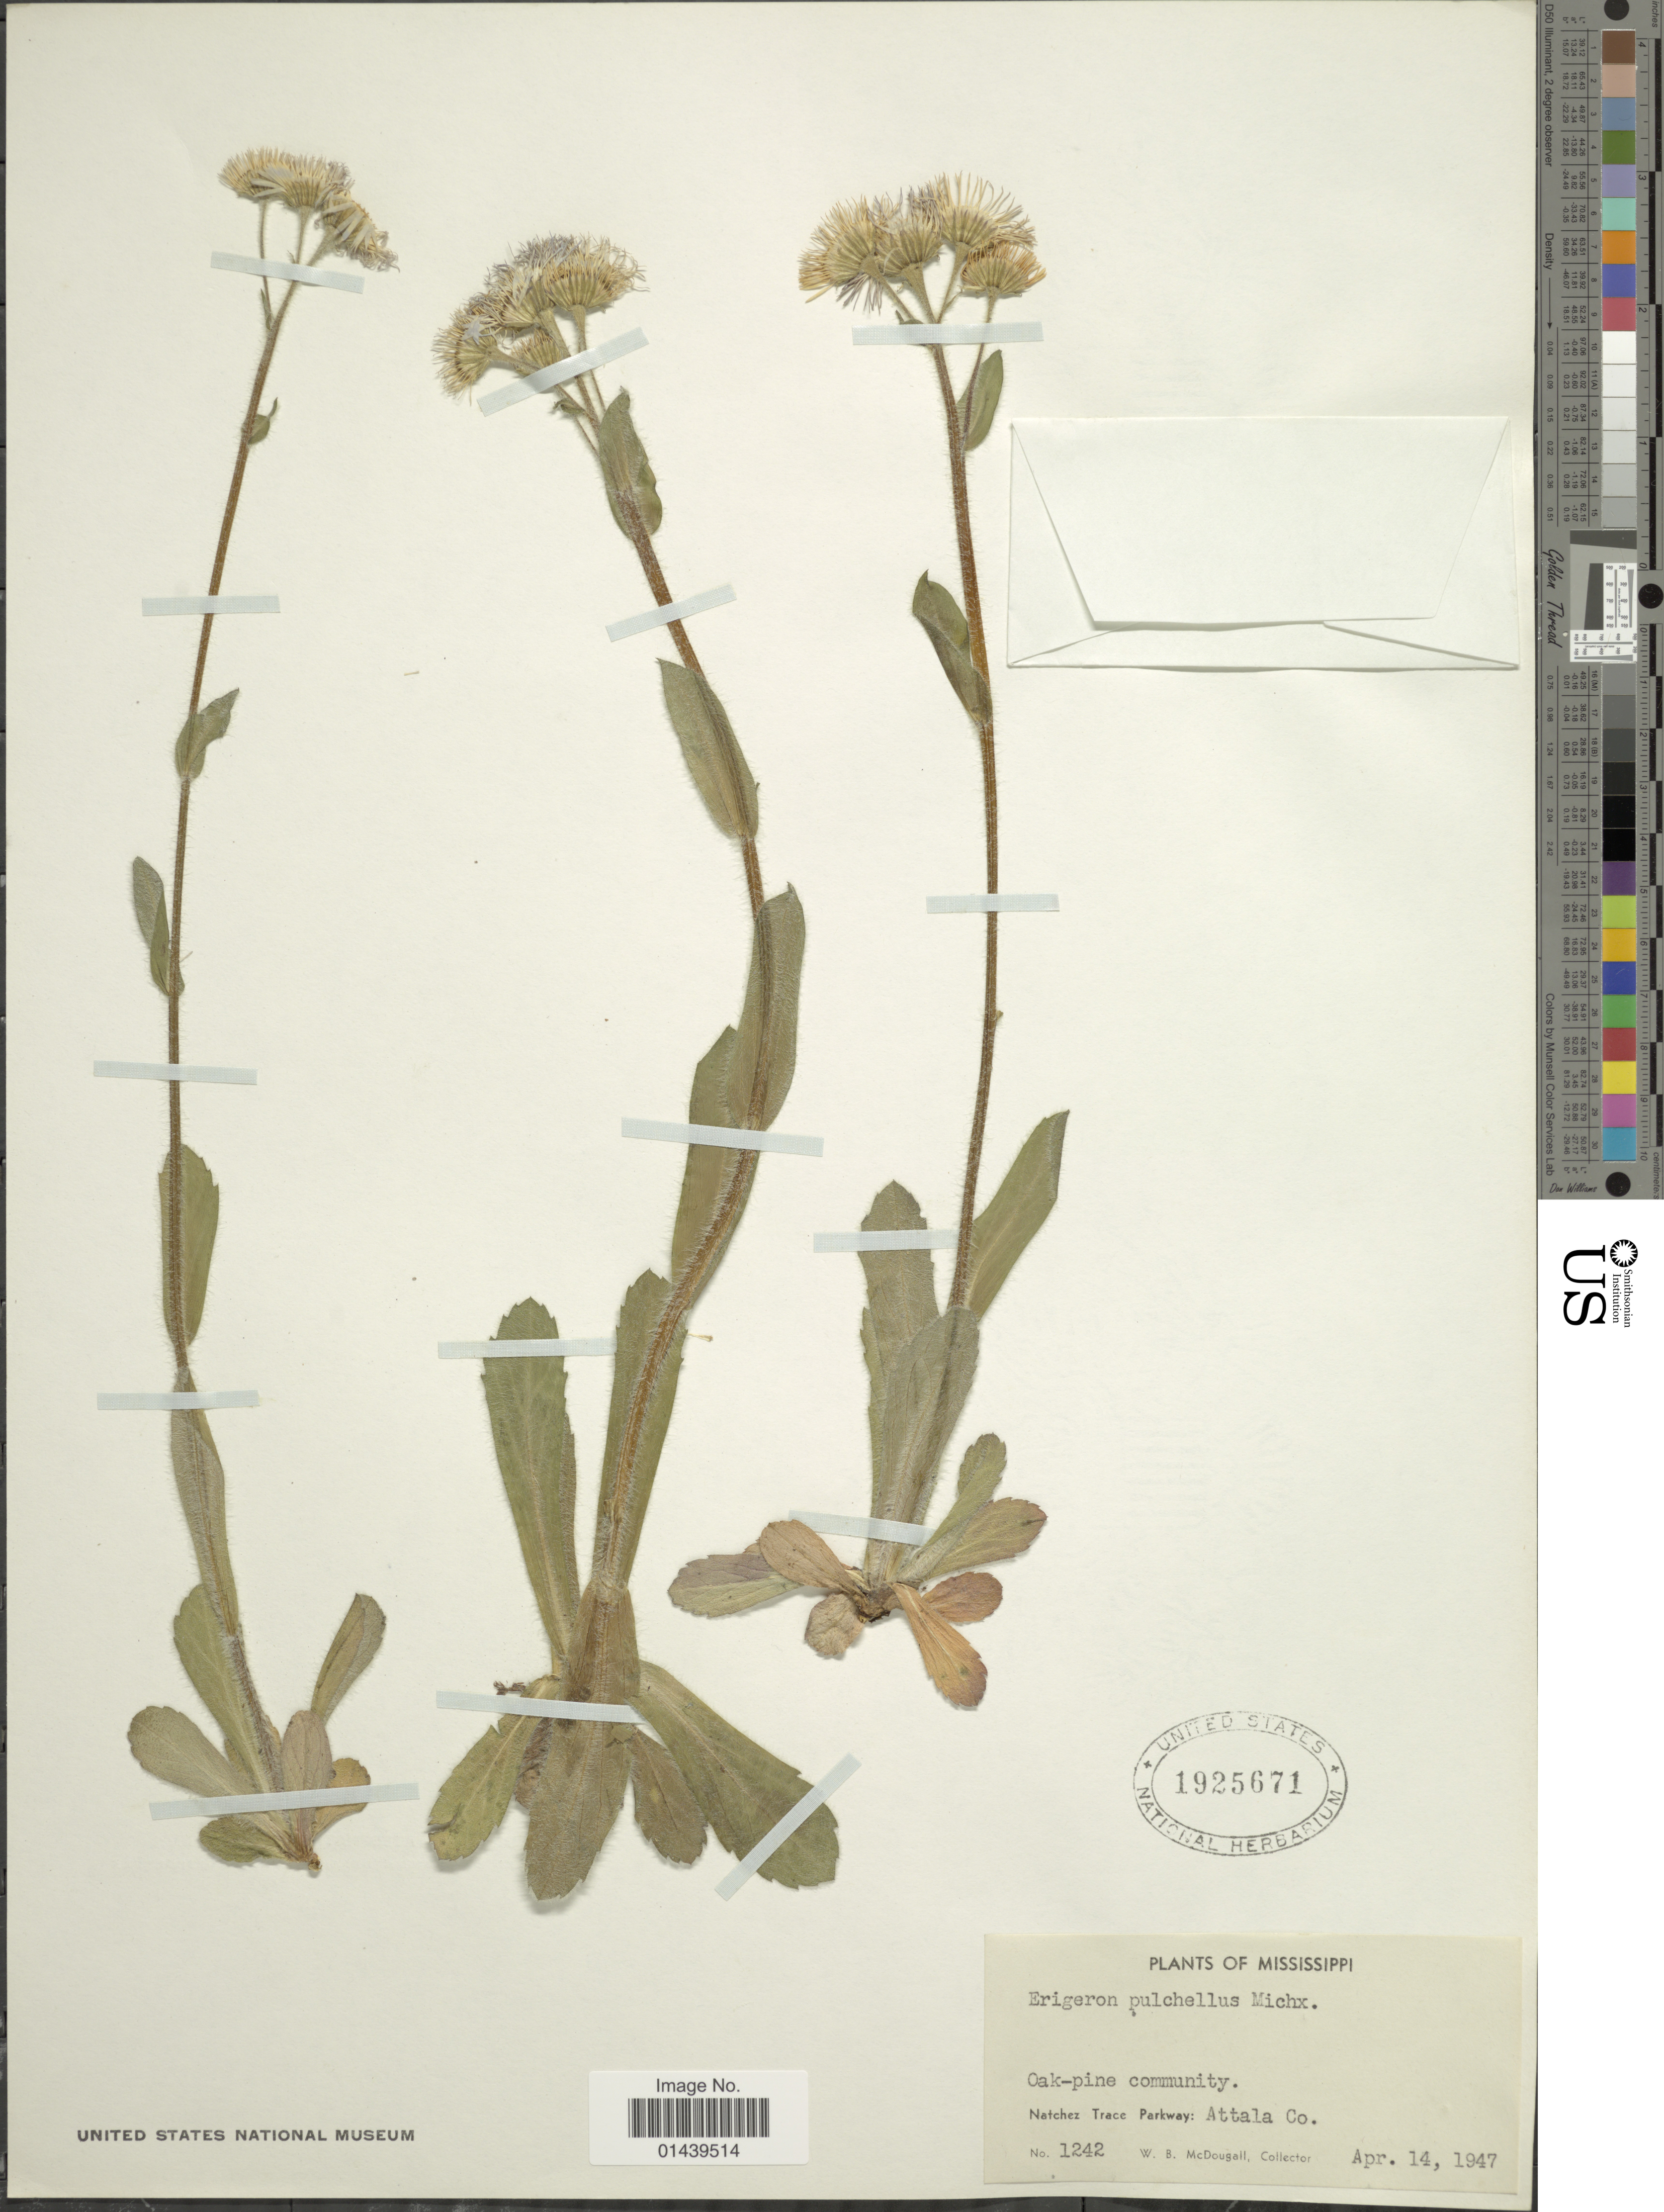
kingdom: Plantae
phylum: Tracheophyta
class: Magnoliopsida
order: Asterales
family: Asteraceae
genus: Erigeron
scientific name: Erigeron pulchellus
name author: Michx.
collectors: W. B. McDougall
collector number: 1242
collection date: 1947-04-14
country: United States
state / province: Mississippi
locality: Natchez Trace Parkway: Attala Co. Oak-pine community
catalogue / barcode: US 1925671